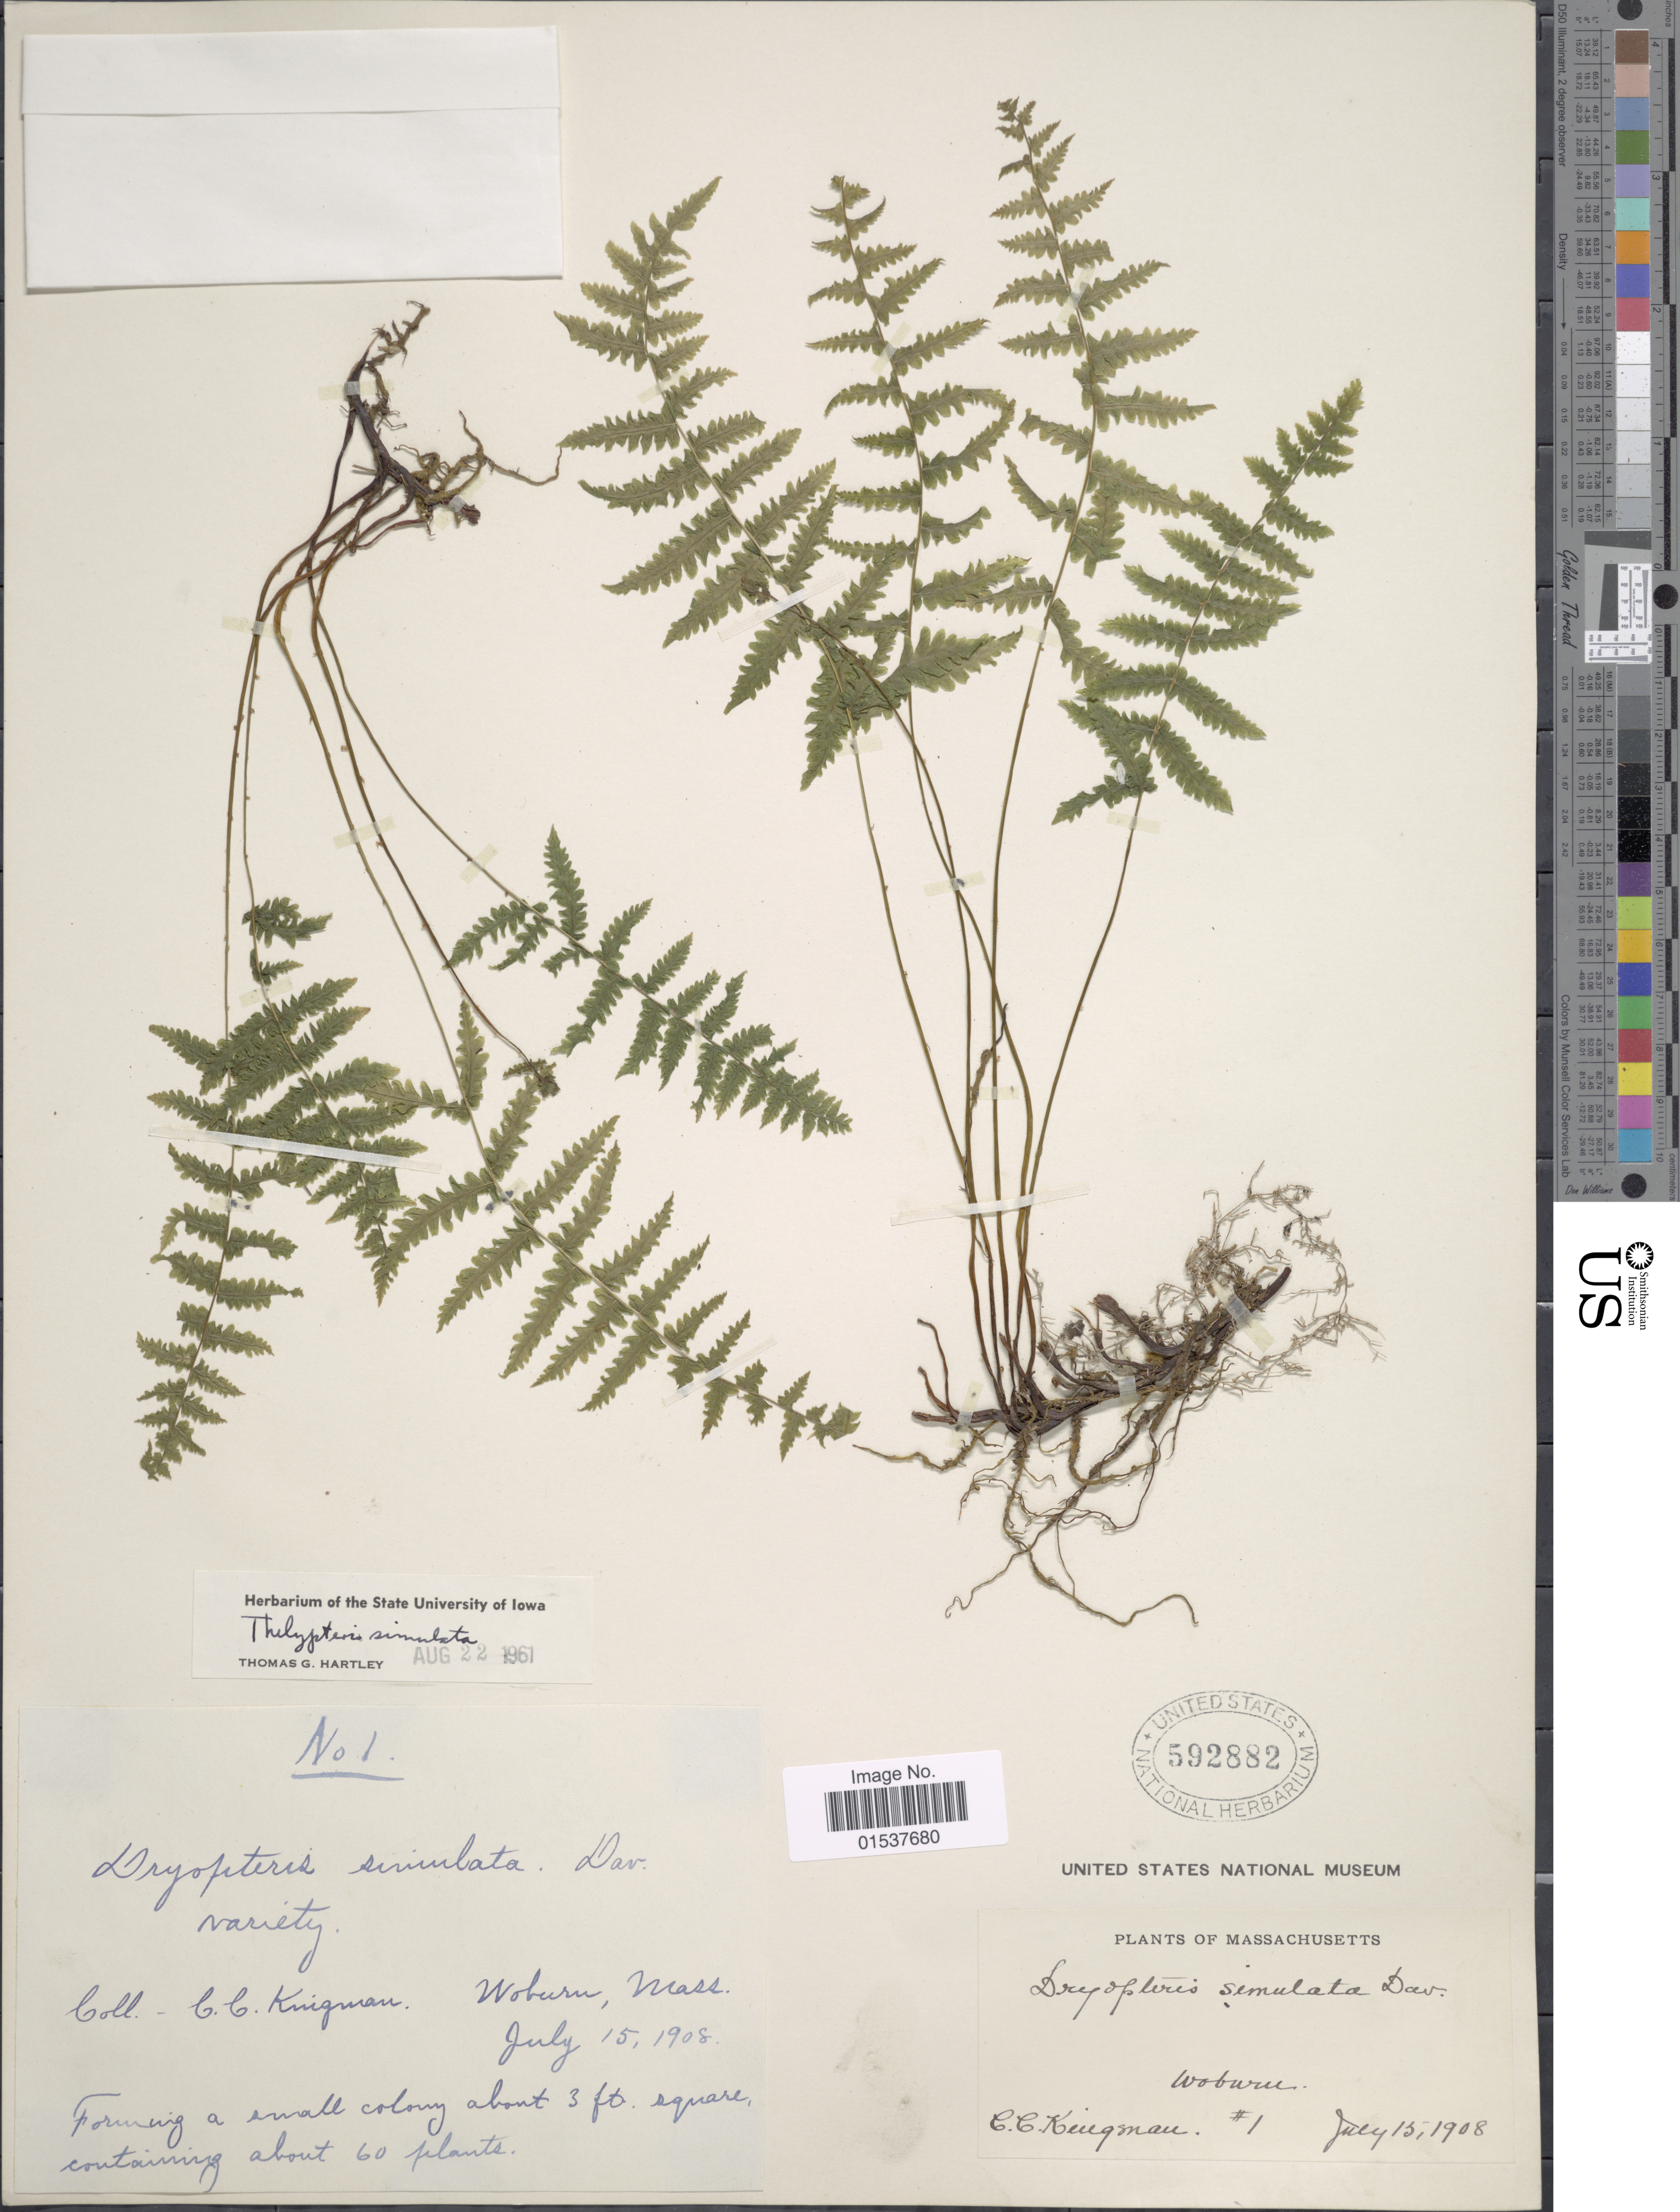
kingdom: Plantae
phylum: Tracheophyta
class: Polypodiopsida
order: Polypodiales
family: Thelypteridaceae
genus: Parathelypteris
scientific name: Parathelypteris simulata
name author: (Davenp.) Holttum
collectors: C. Kingman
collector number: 1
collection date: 1908-07-15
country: United States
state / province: Massachusetts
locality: Woburn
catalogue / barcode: US 592882